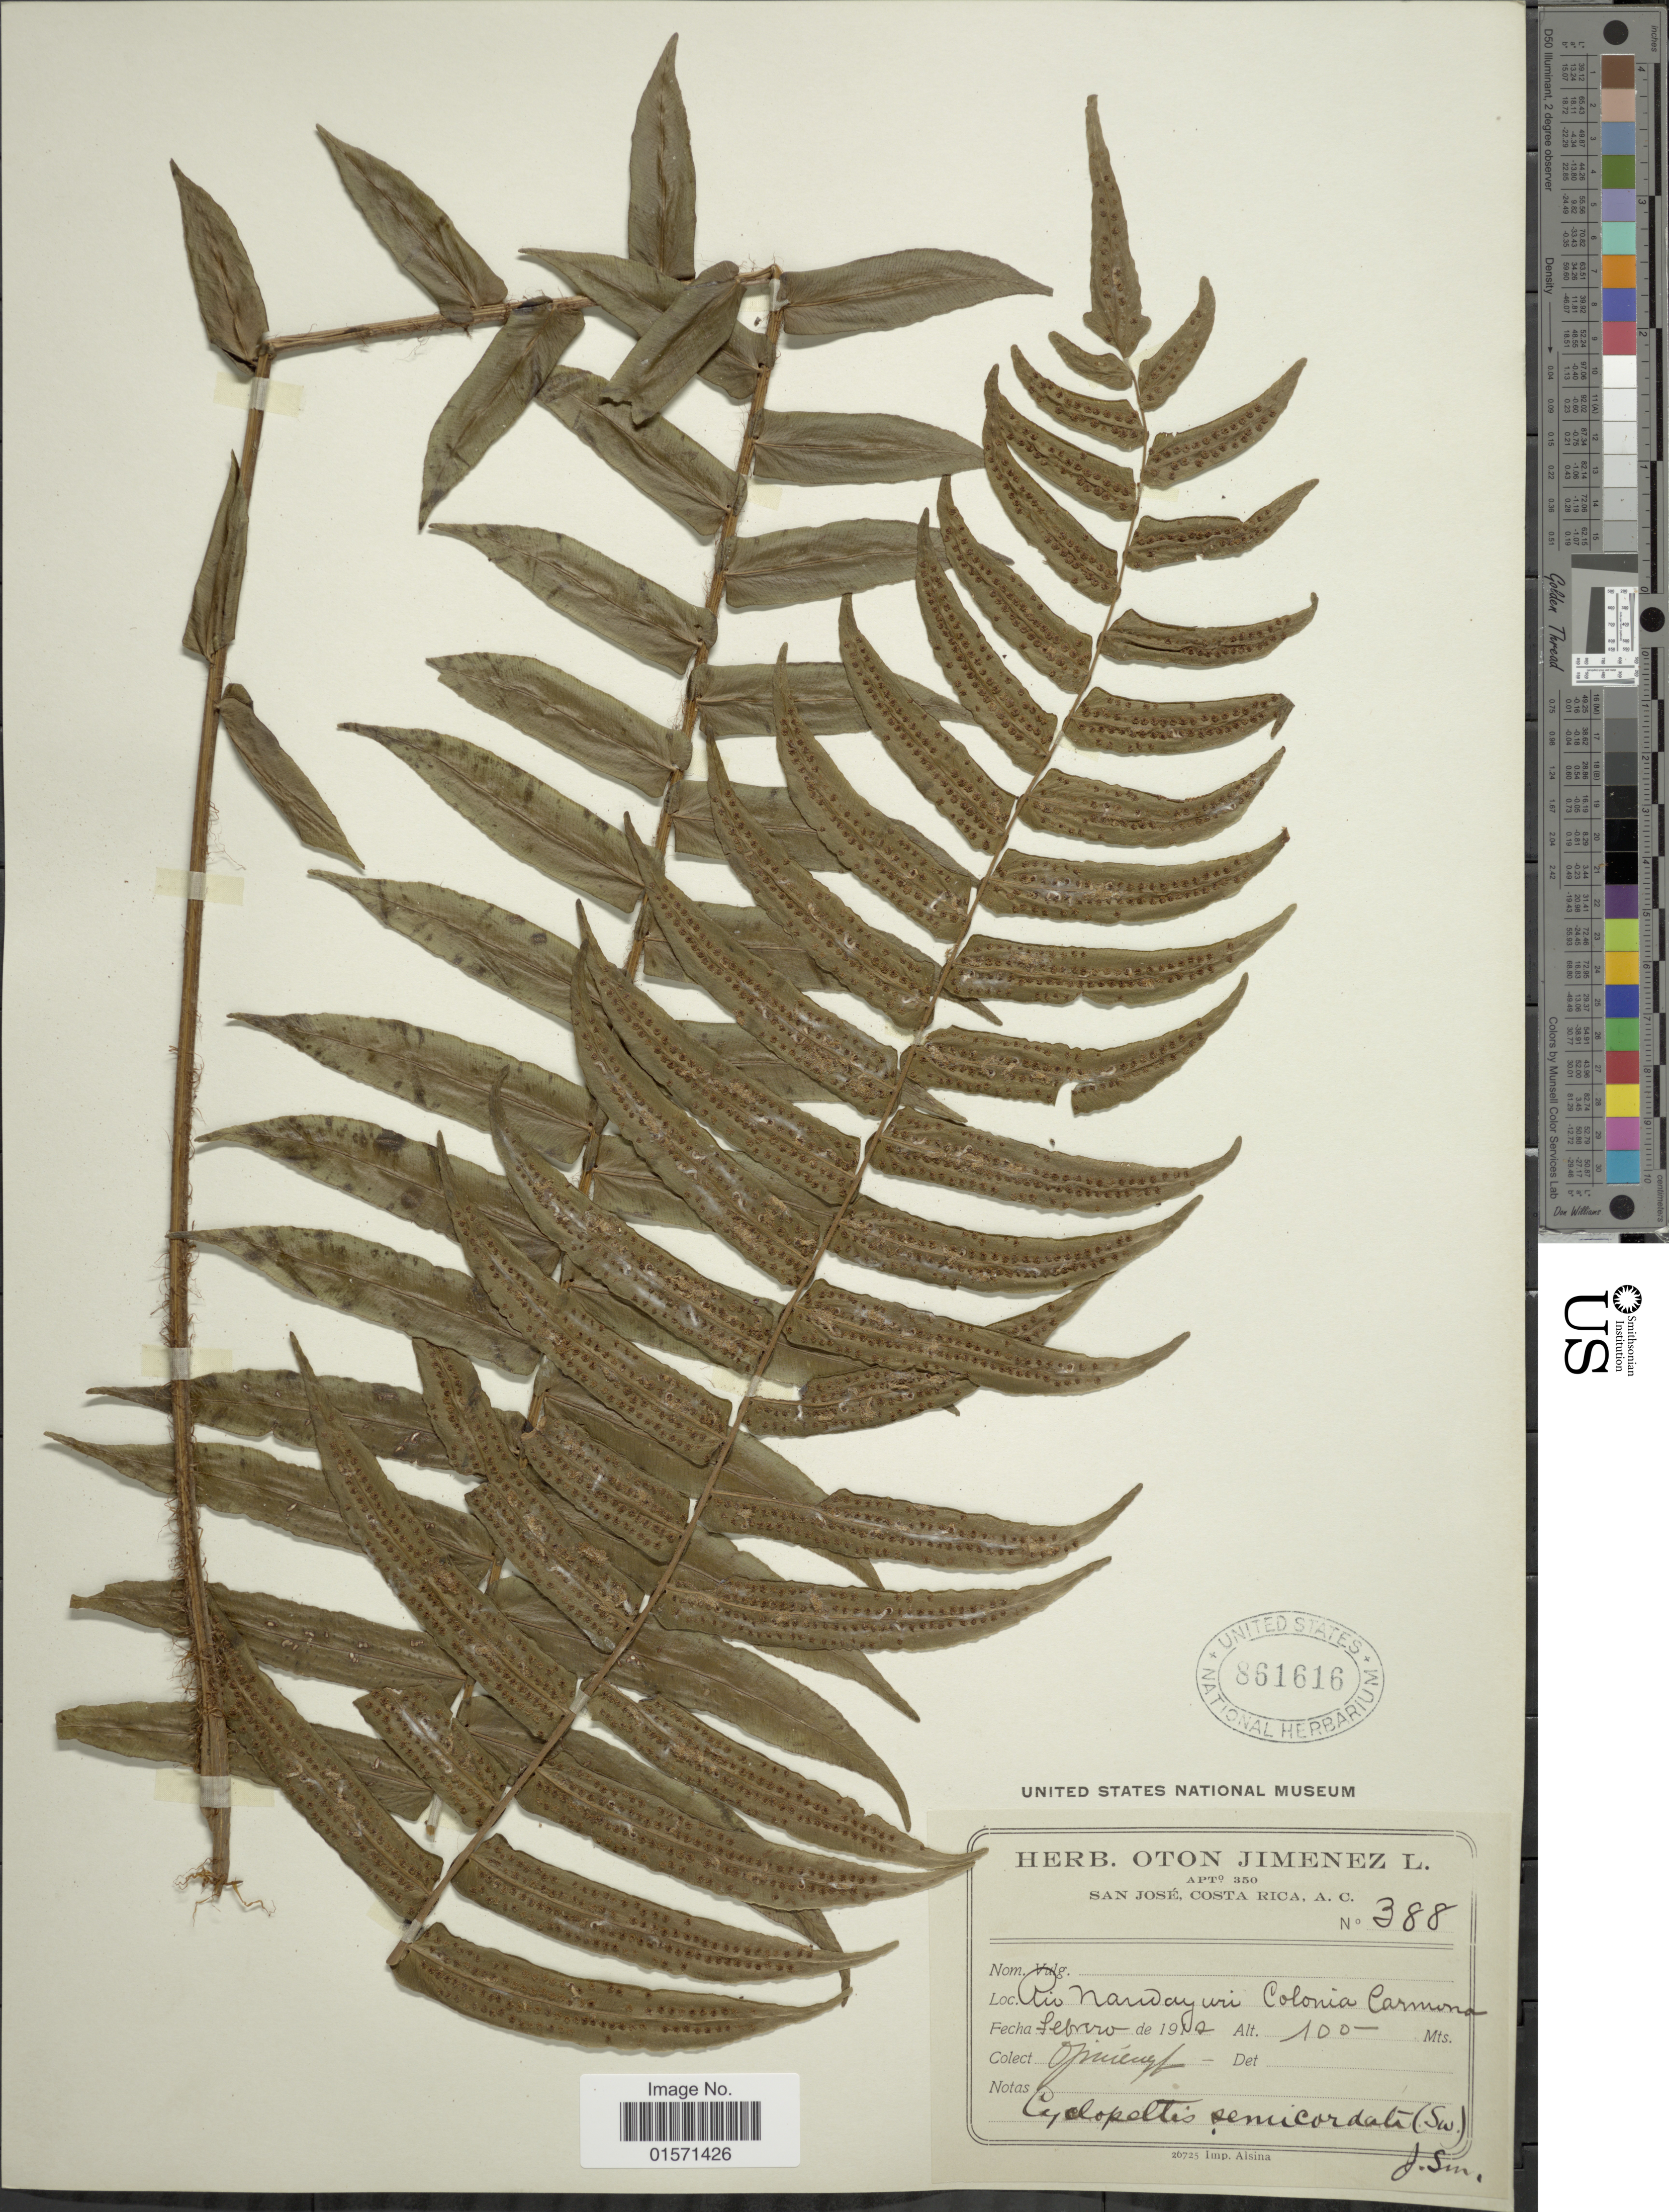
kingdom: Plantae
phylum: Tracheophyta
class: Polypodiopsida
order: Polypodiales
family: Lomariopsidaceae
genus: Cyclopeltis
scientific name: Cyclopeltis semicordata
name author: (Sw.) J. Sm.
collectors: ex herb. O. Jimenez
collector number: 388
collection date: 1912-02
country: Costa Rica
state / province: Guanacaste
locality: Río Nandayuri, Colonia Carmona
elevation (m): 100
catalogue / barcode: US 861616